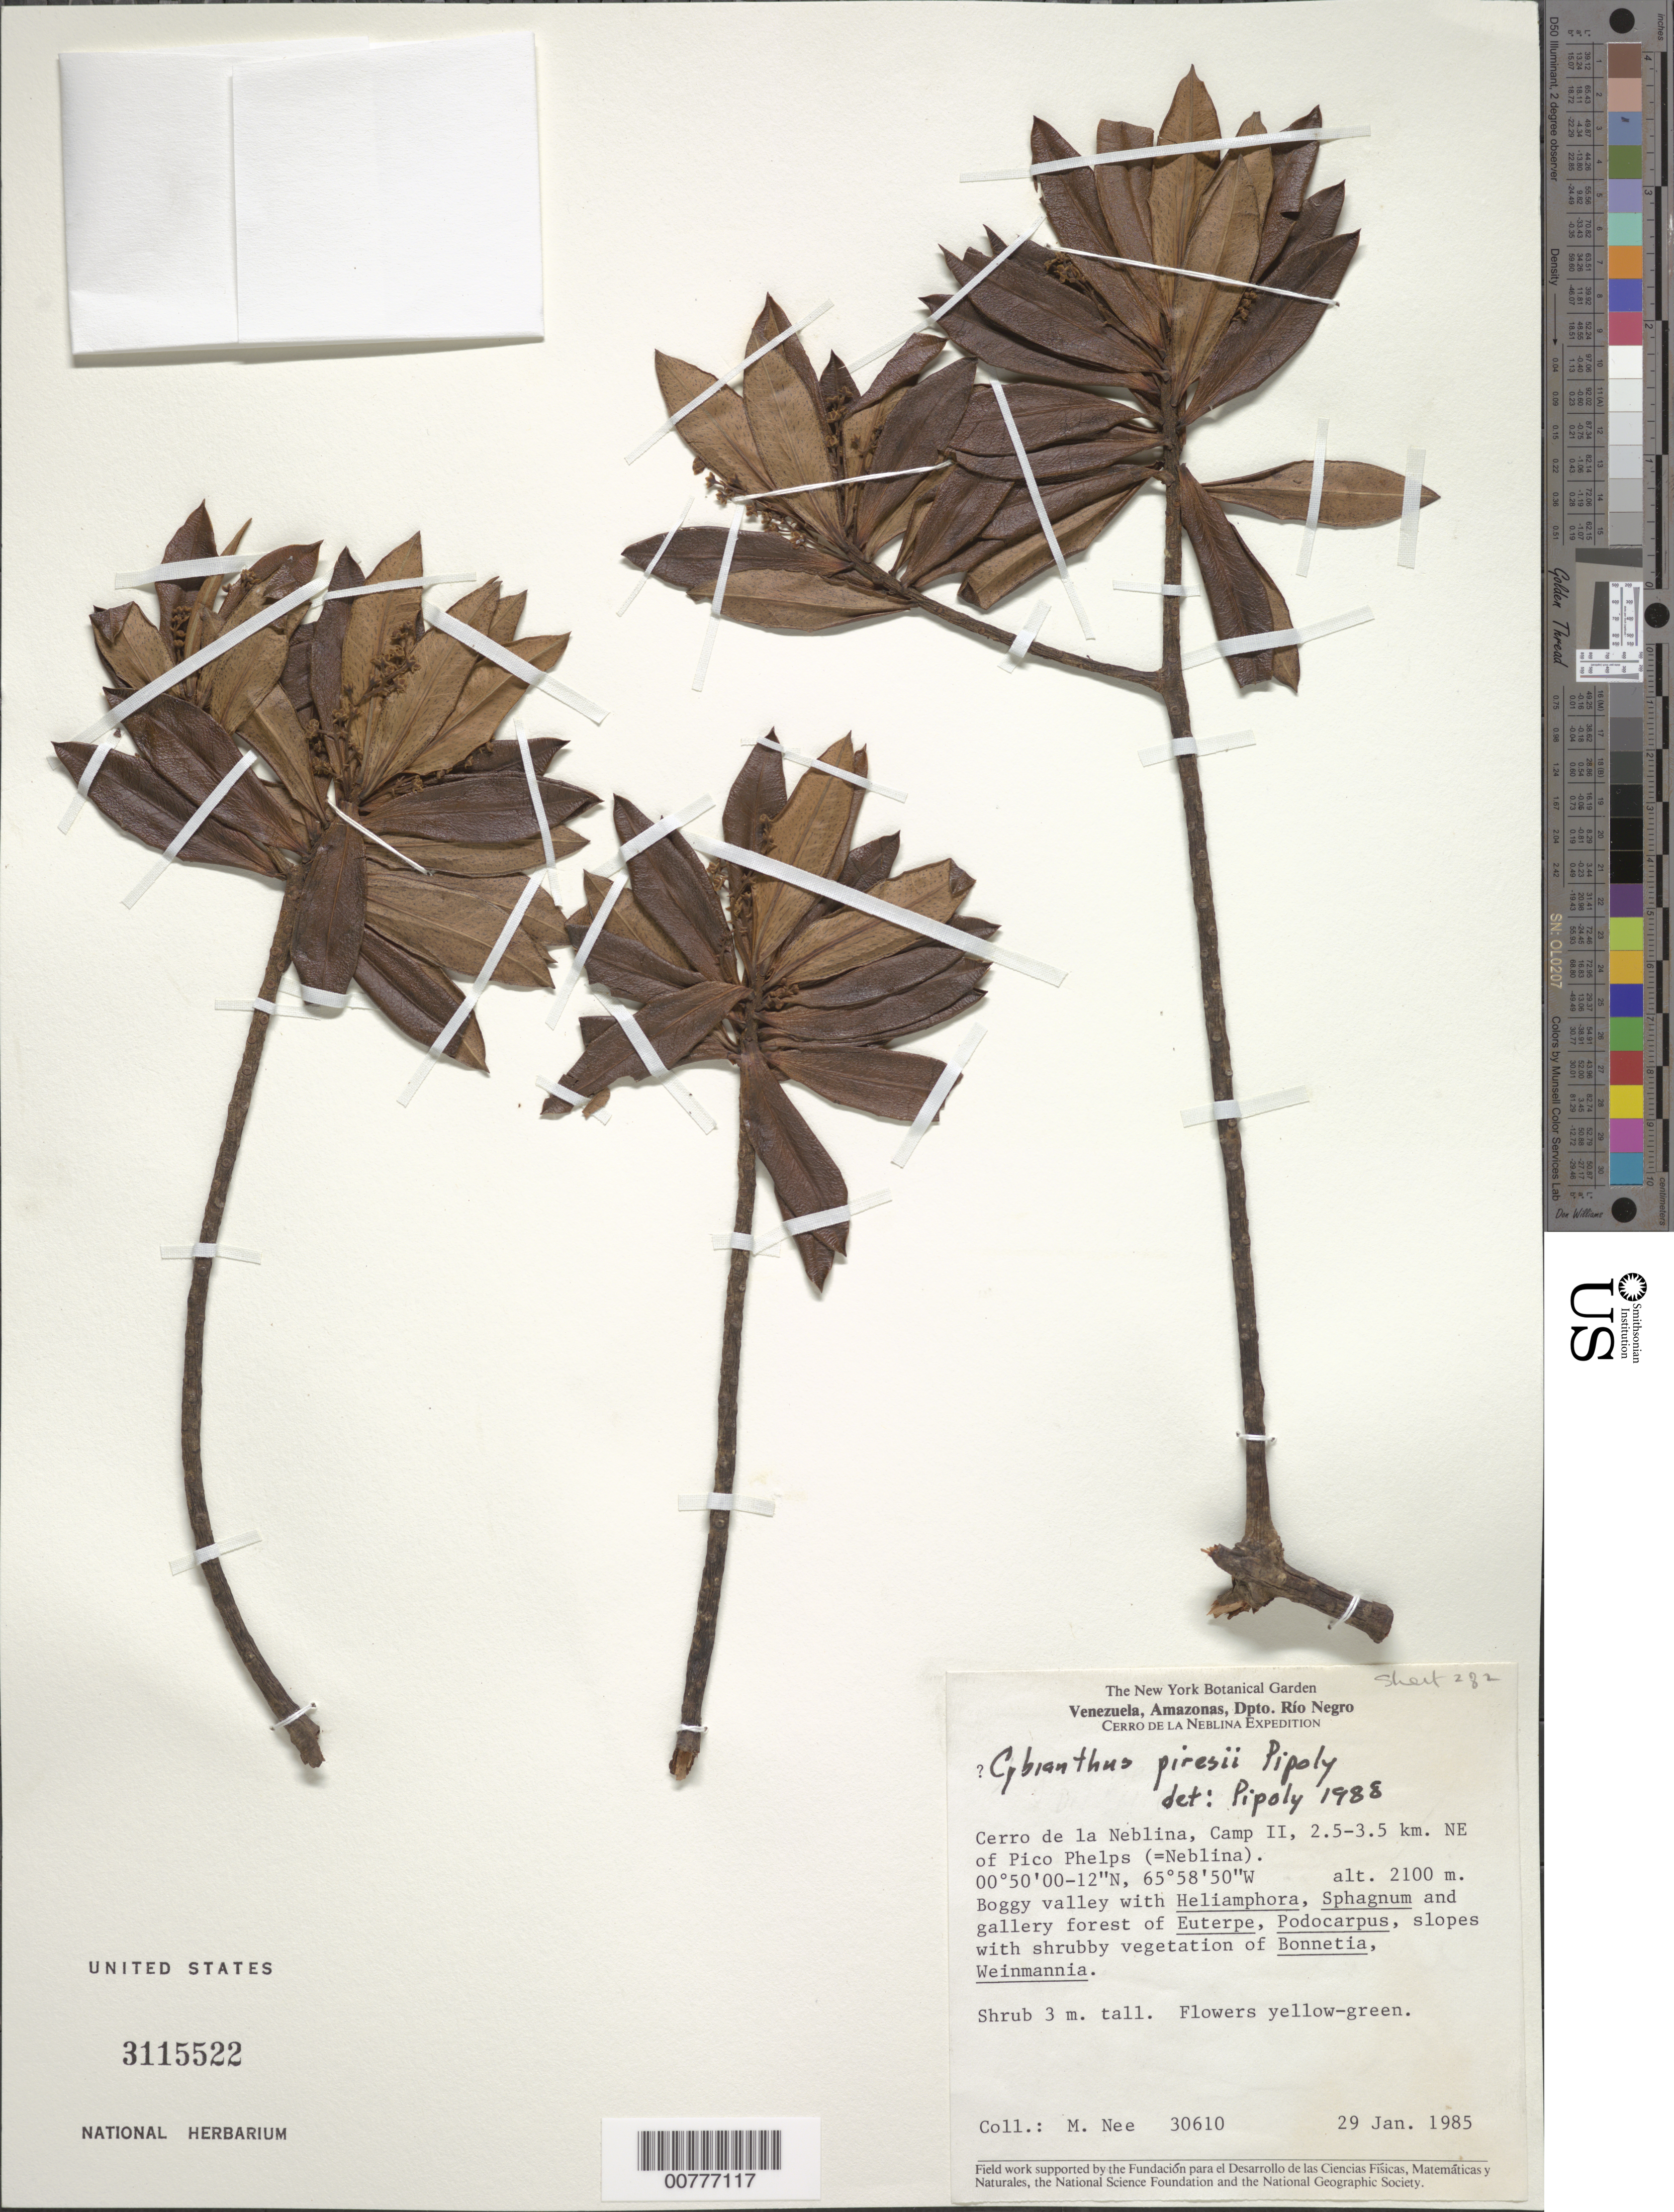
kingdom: Plantae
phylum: Tracheophyta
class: Magnoliopsida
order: Ericales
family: Primulaceae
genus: Cybianthus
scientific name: Cybianthus piresii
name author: Pipoly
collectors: M. Nee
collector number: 30610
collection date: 1985-01-29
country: Venezuela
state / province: Amazonas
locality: Amazonas, Dpto. Río Negro, Cerro De La Neblina, Camp II, 2.5-3.5 km. NE of Pico Phelps (= Neblina).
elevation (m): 2100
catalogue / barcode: US 3115522